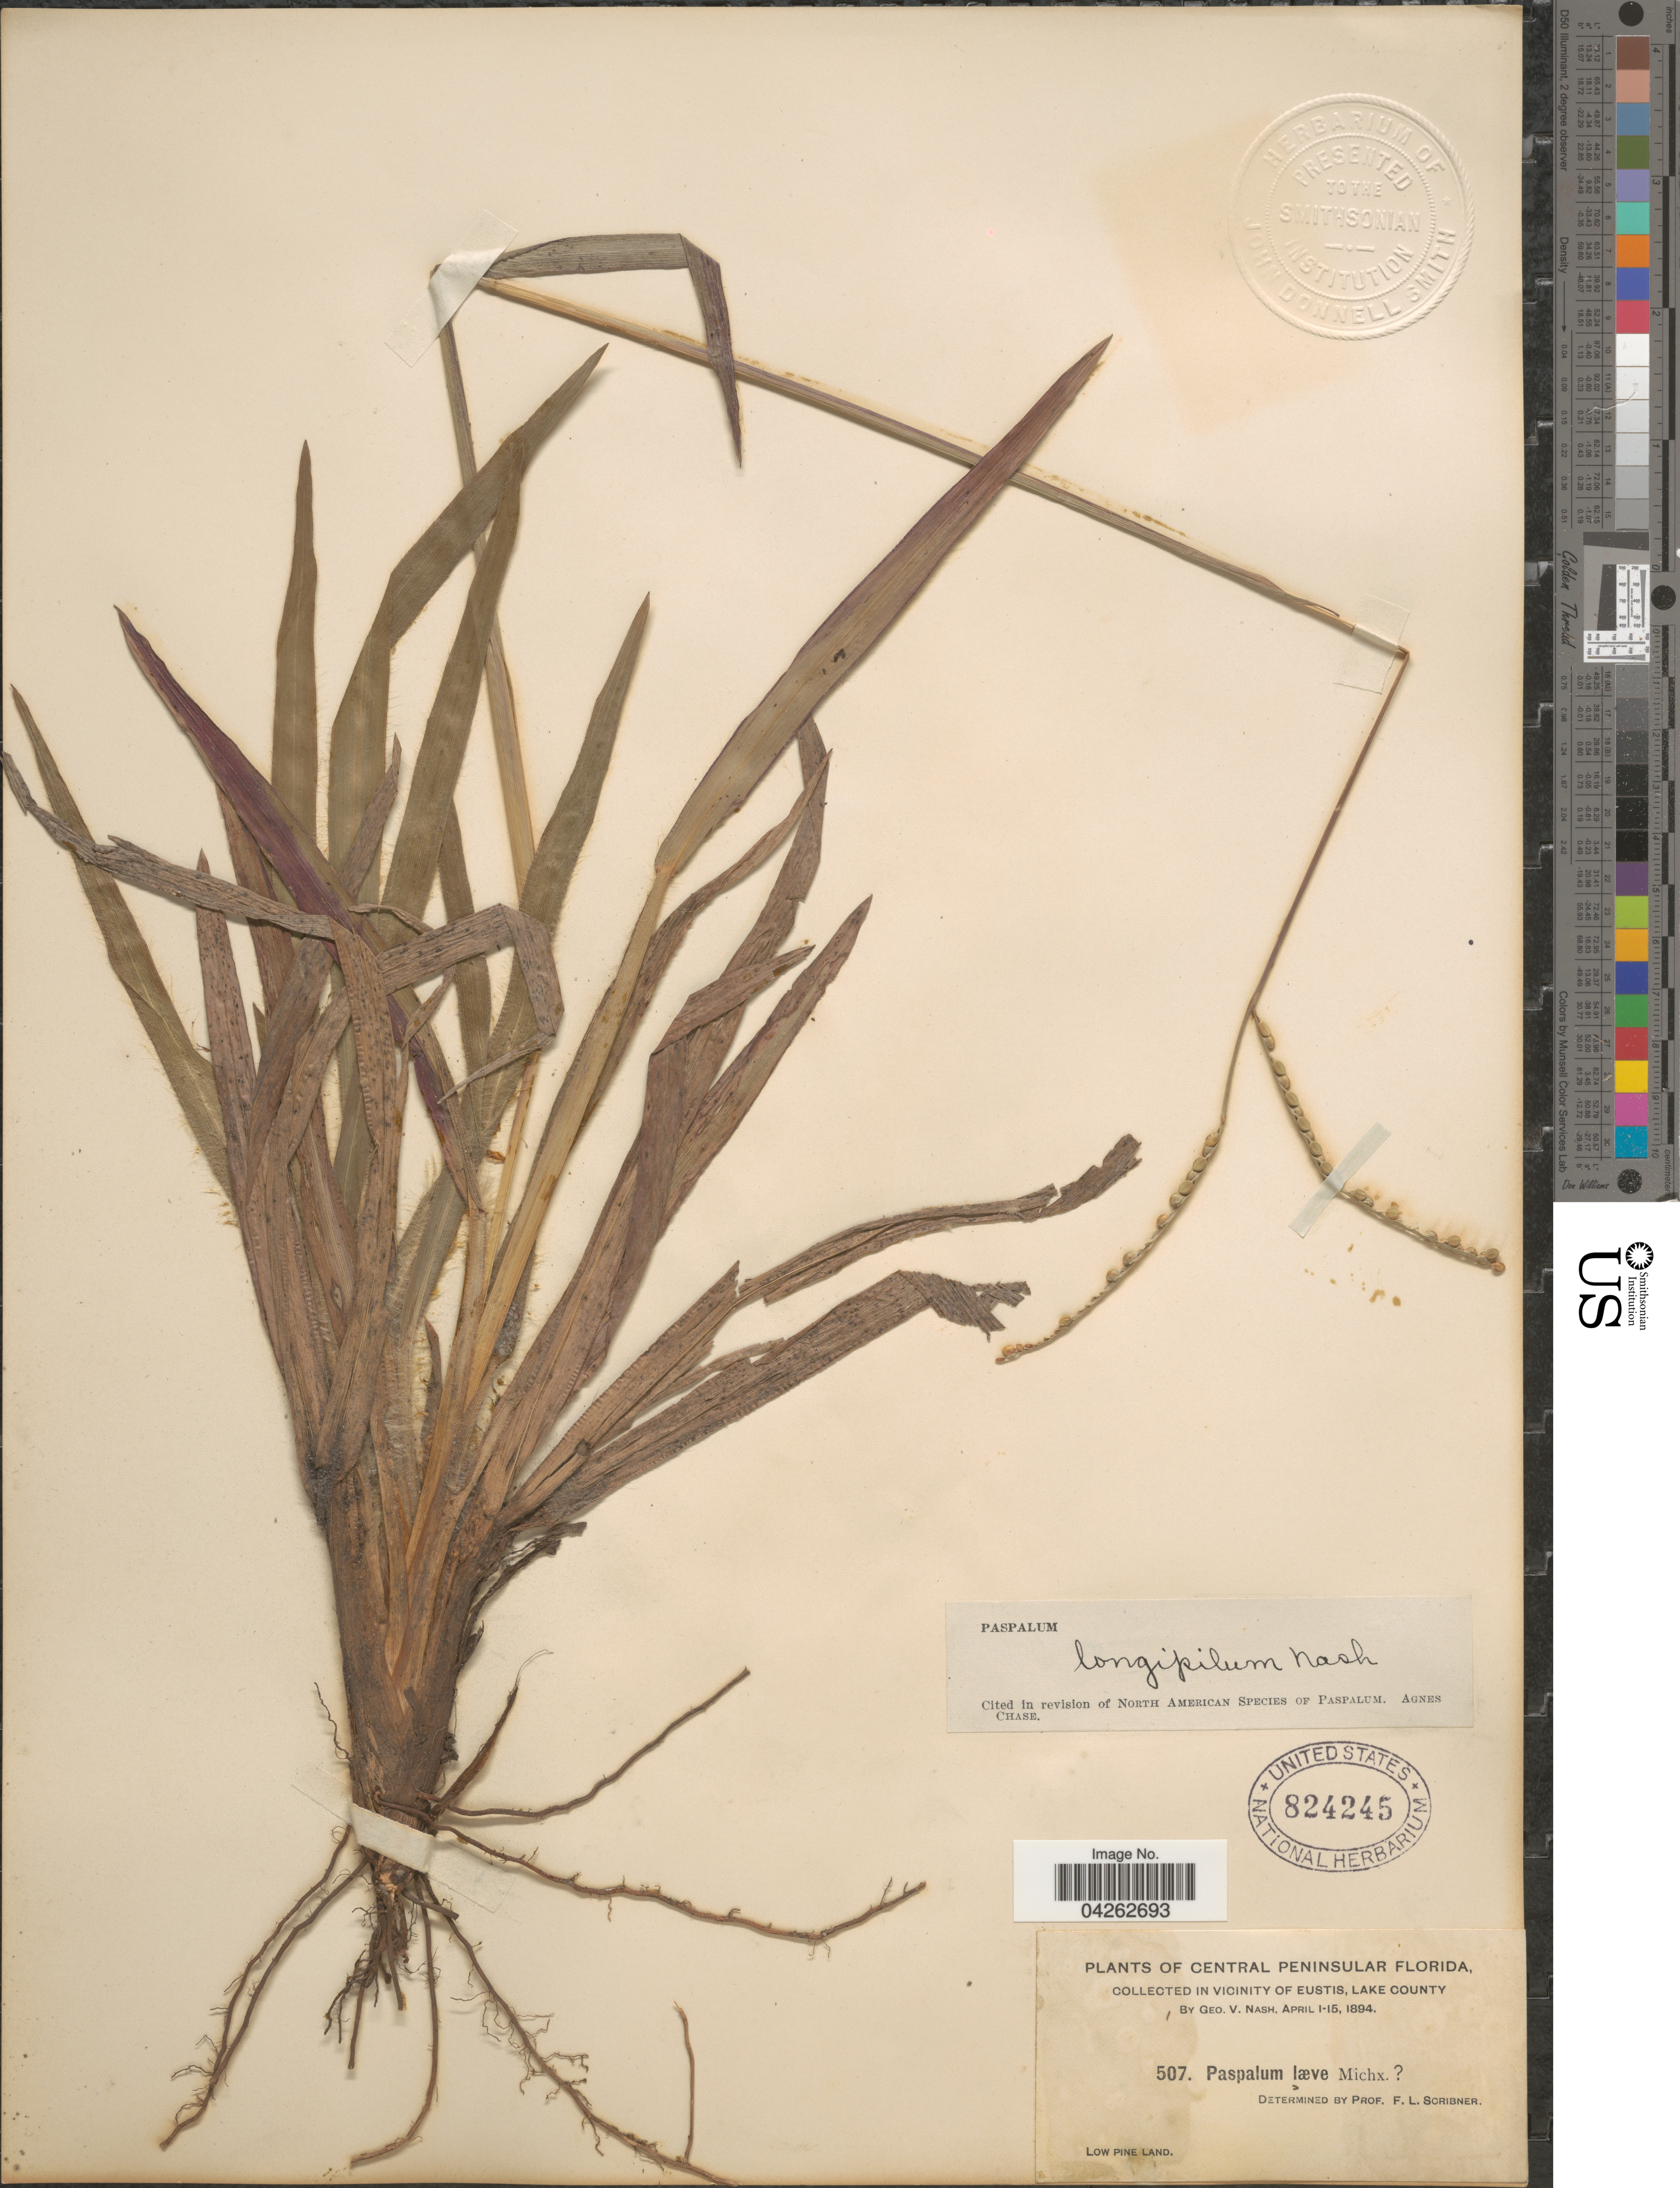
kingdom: Plantae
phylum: Tracheophyta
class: Liliopsida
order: Poales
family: Poaceae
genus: Paspalum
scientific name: Paspalum longipilum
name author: Nash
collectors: G. V. Nash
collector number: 507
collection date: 1894-04-01/1894-04-15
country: United States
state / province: Florida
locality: Central Peninsular Florida. In vicinity of Eustis, Lake County.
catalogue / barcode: US 824245